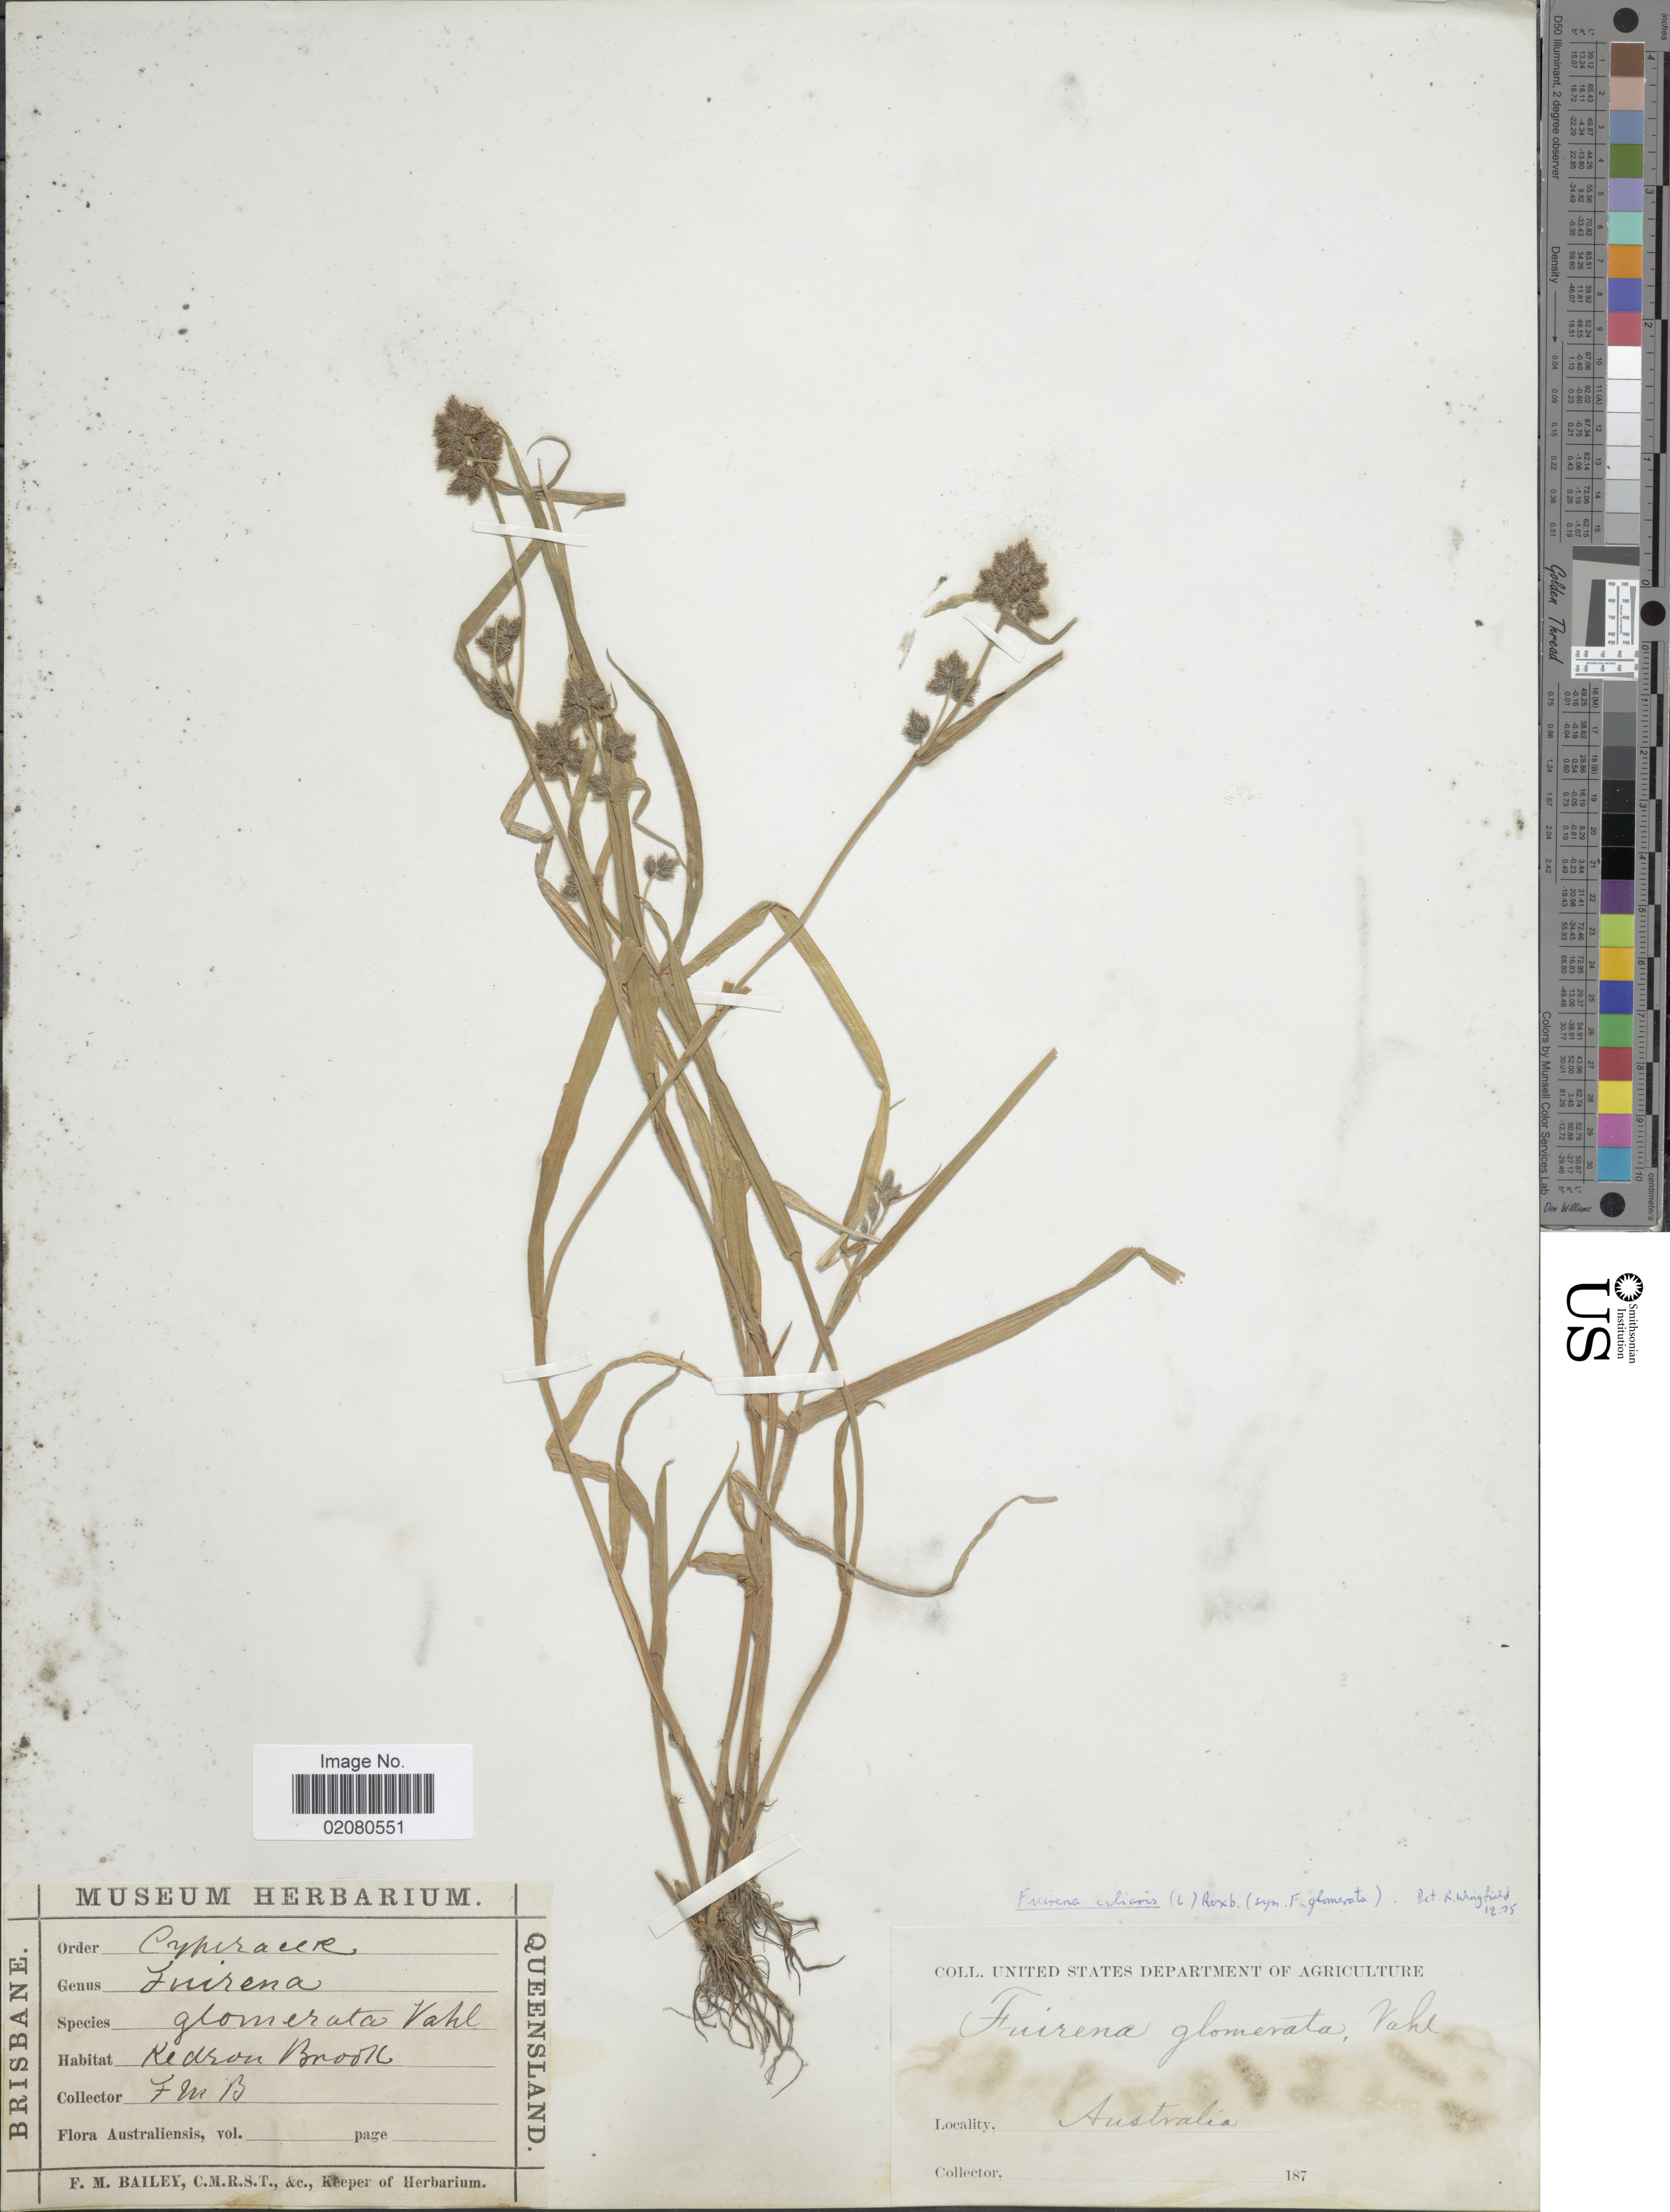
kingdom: Plantae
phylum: Tracheophyta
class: Liliopsida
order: Poales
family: Cyperaceae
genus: Fuirena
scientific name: Fuirena ciliaris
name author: (L.) Roxb.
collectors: F. M. Bailey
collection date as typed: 187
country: Australia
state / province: Queensland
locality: Kedron Brook, Queensland, Brisbane [unsure placement].